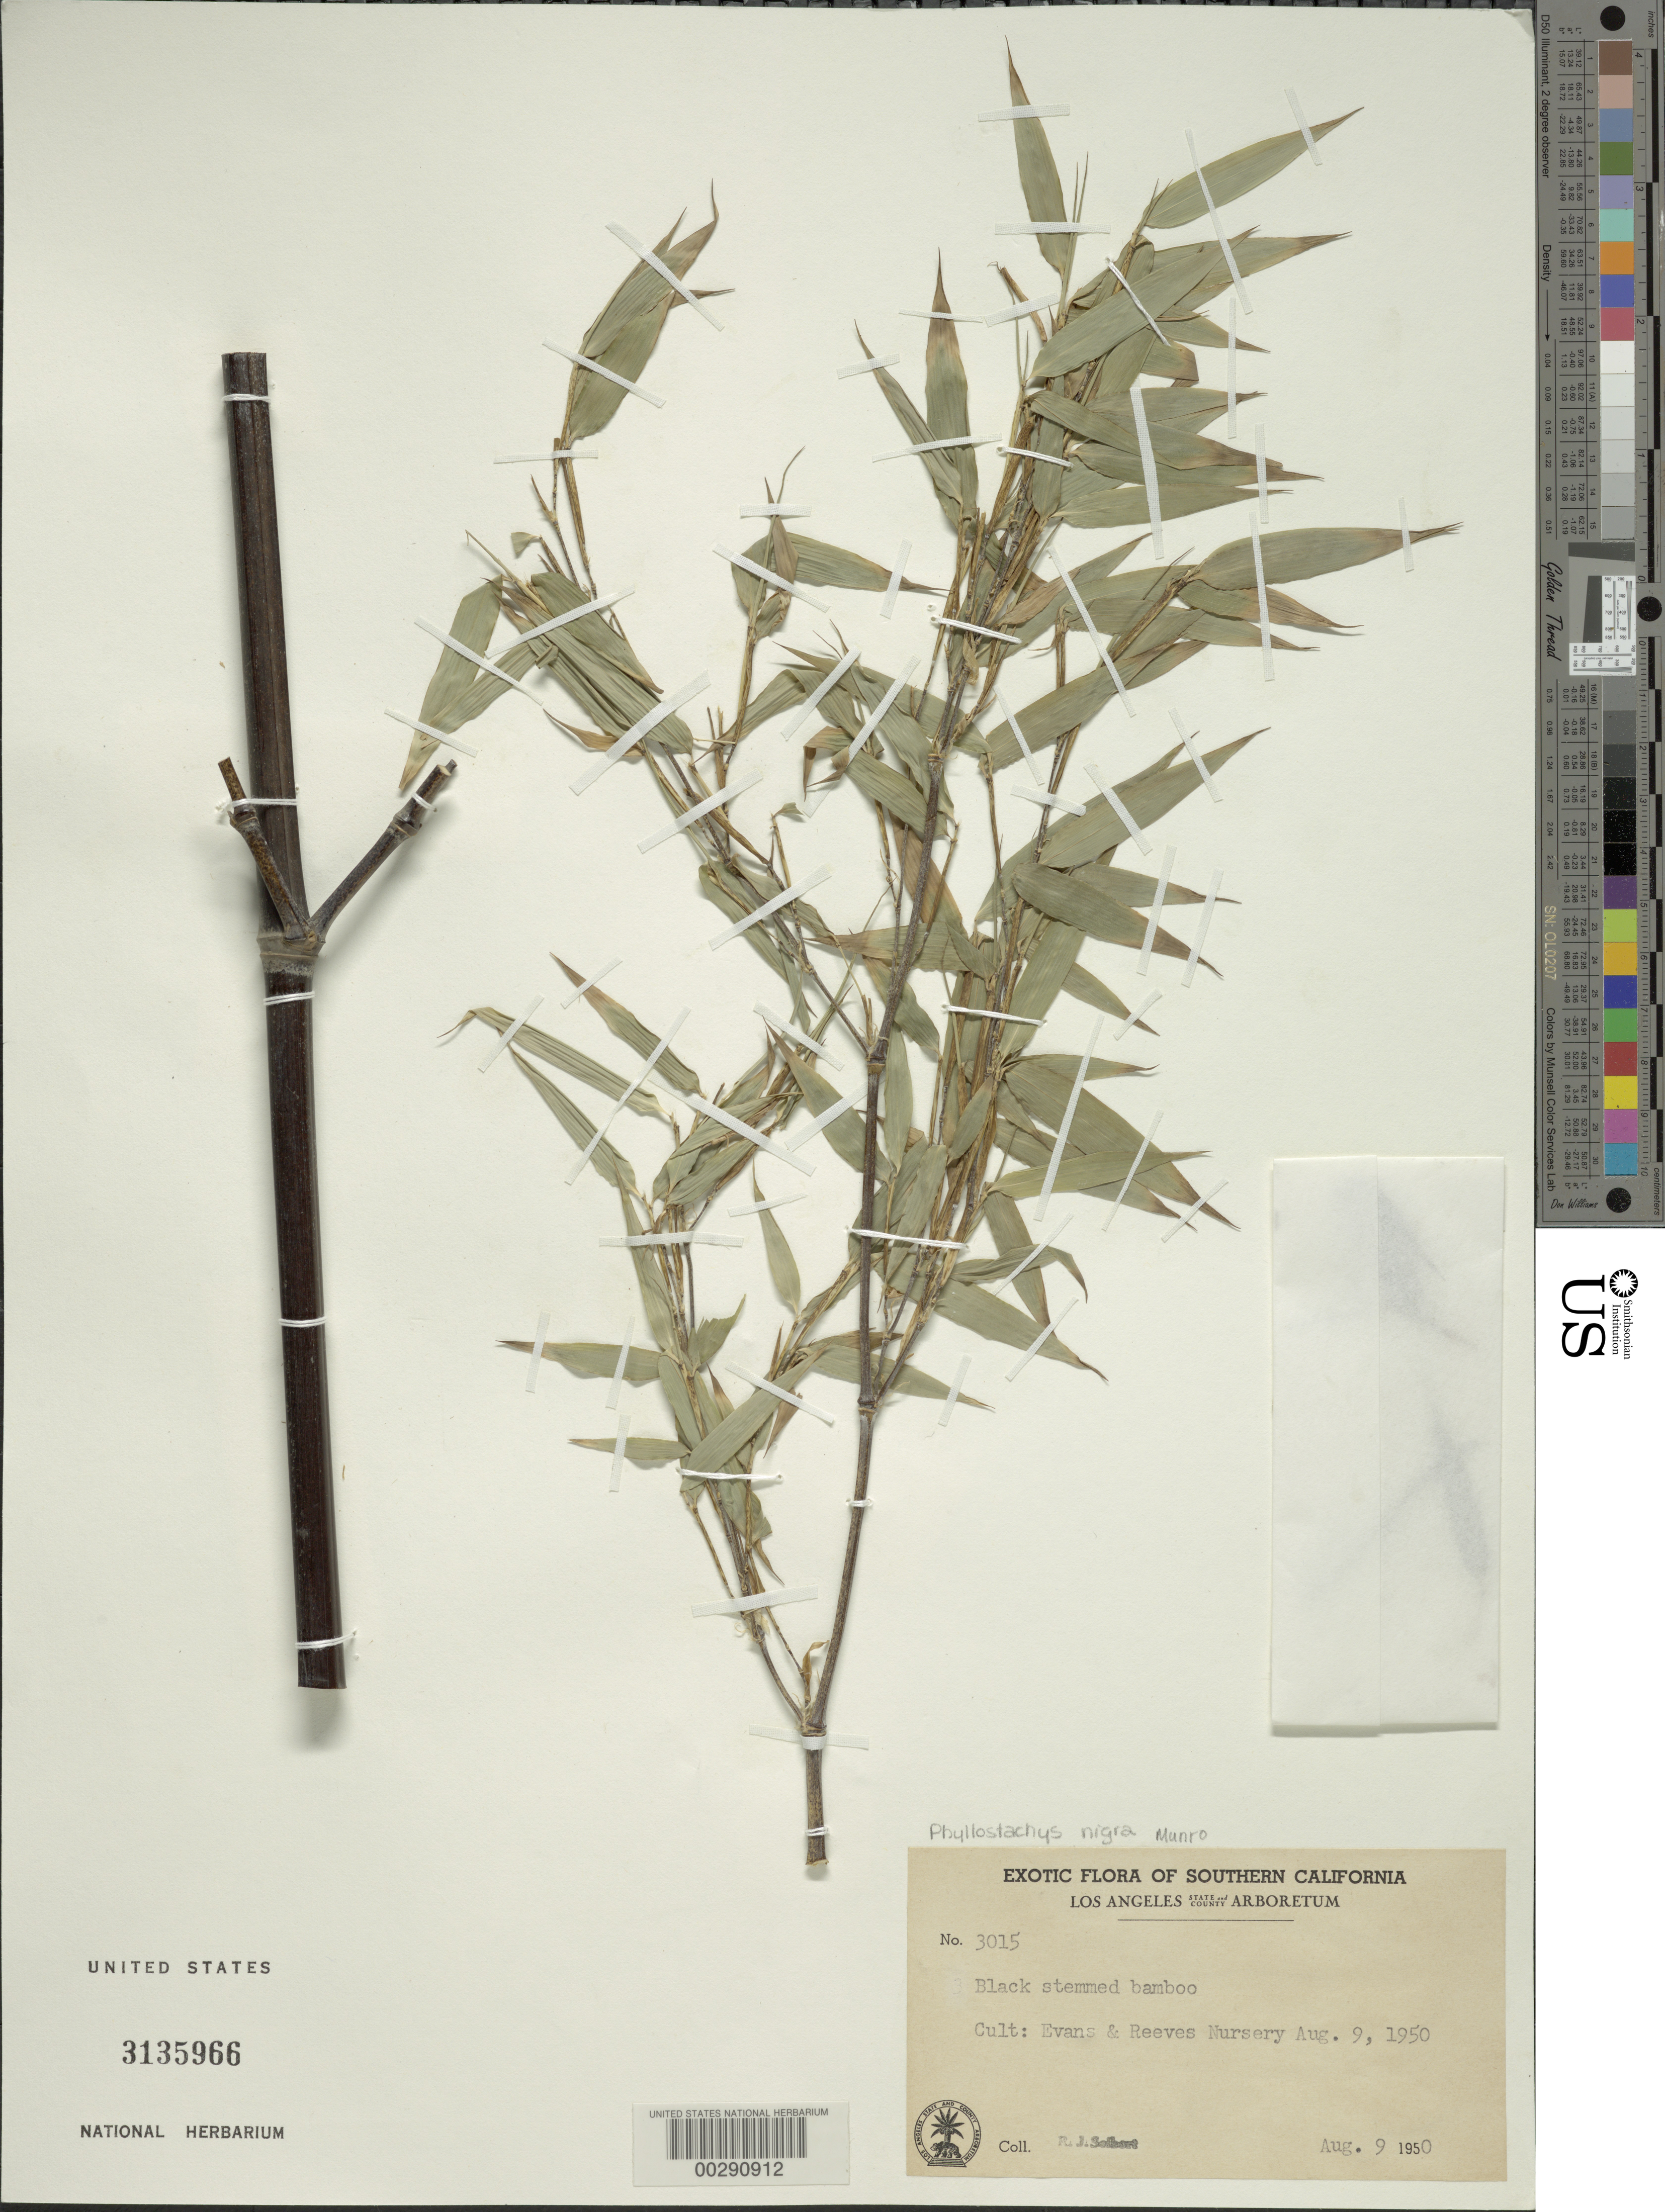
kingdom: Plantae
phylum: Tracheophyta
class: Liliopsida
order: Poales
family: Poaceae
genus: Phyllostachys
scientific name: Phyllostachys nigra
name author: (Lodd. ex Lindl.) Munro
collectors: R. J. Seibert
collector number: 3015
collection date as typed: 09 Aug 1950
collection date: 1950-08-09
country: United States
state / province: Florida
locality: Southern Florida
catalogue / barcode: US 3135966